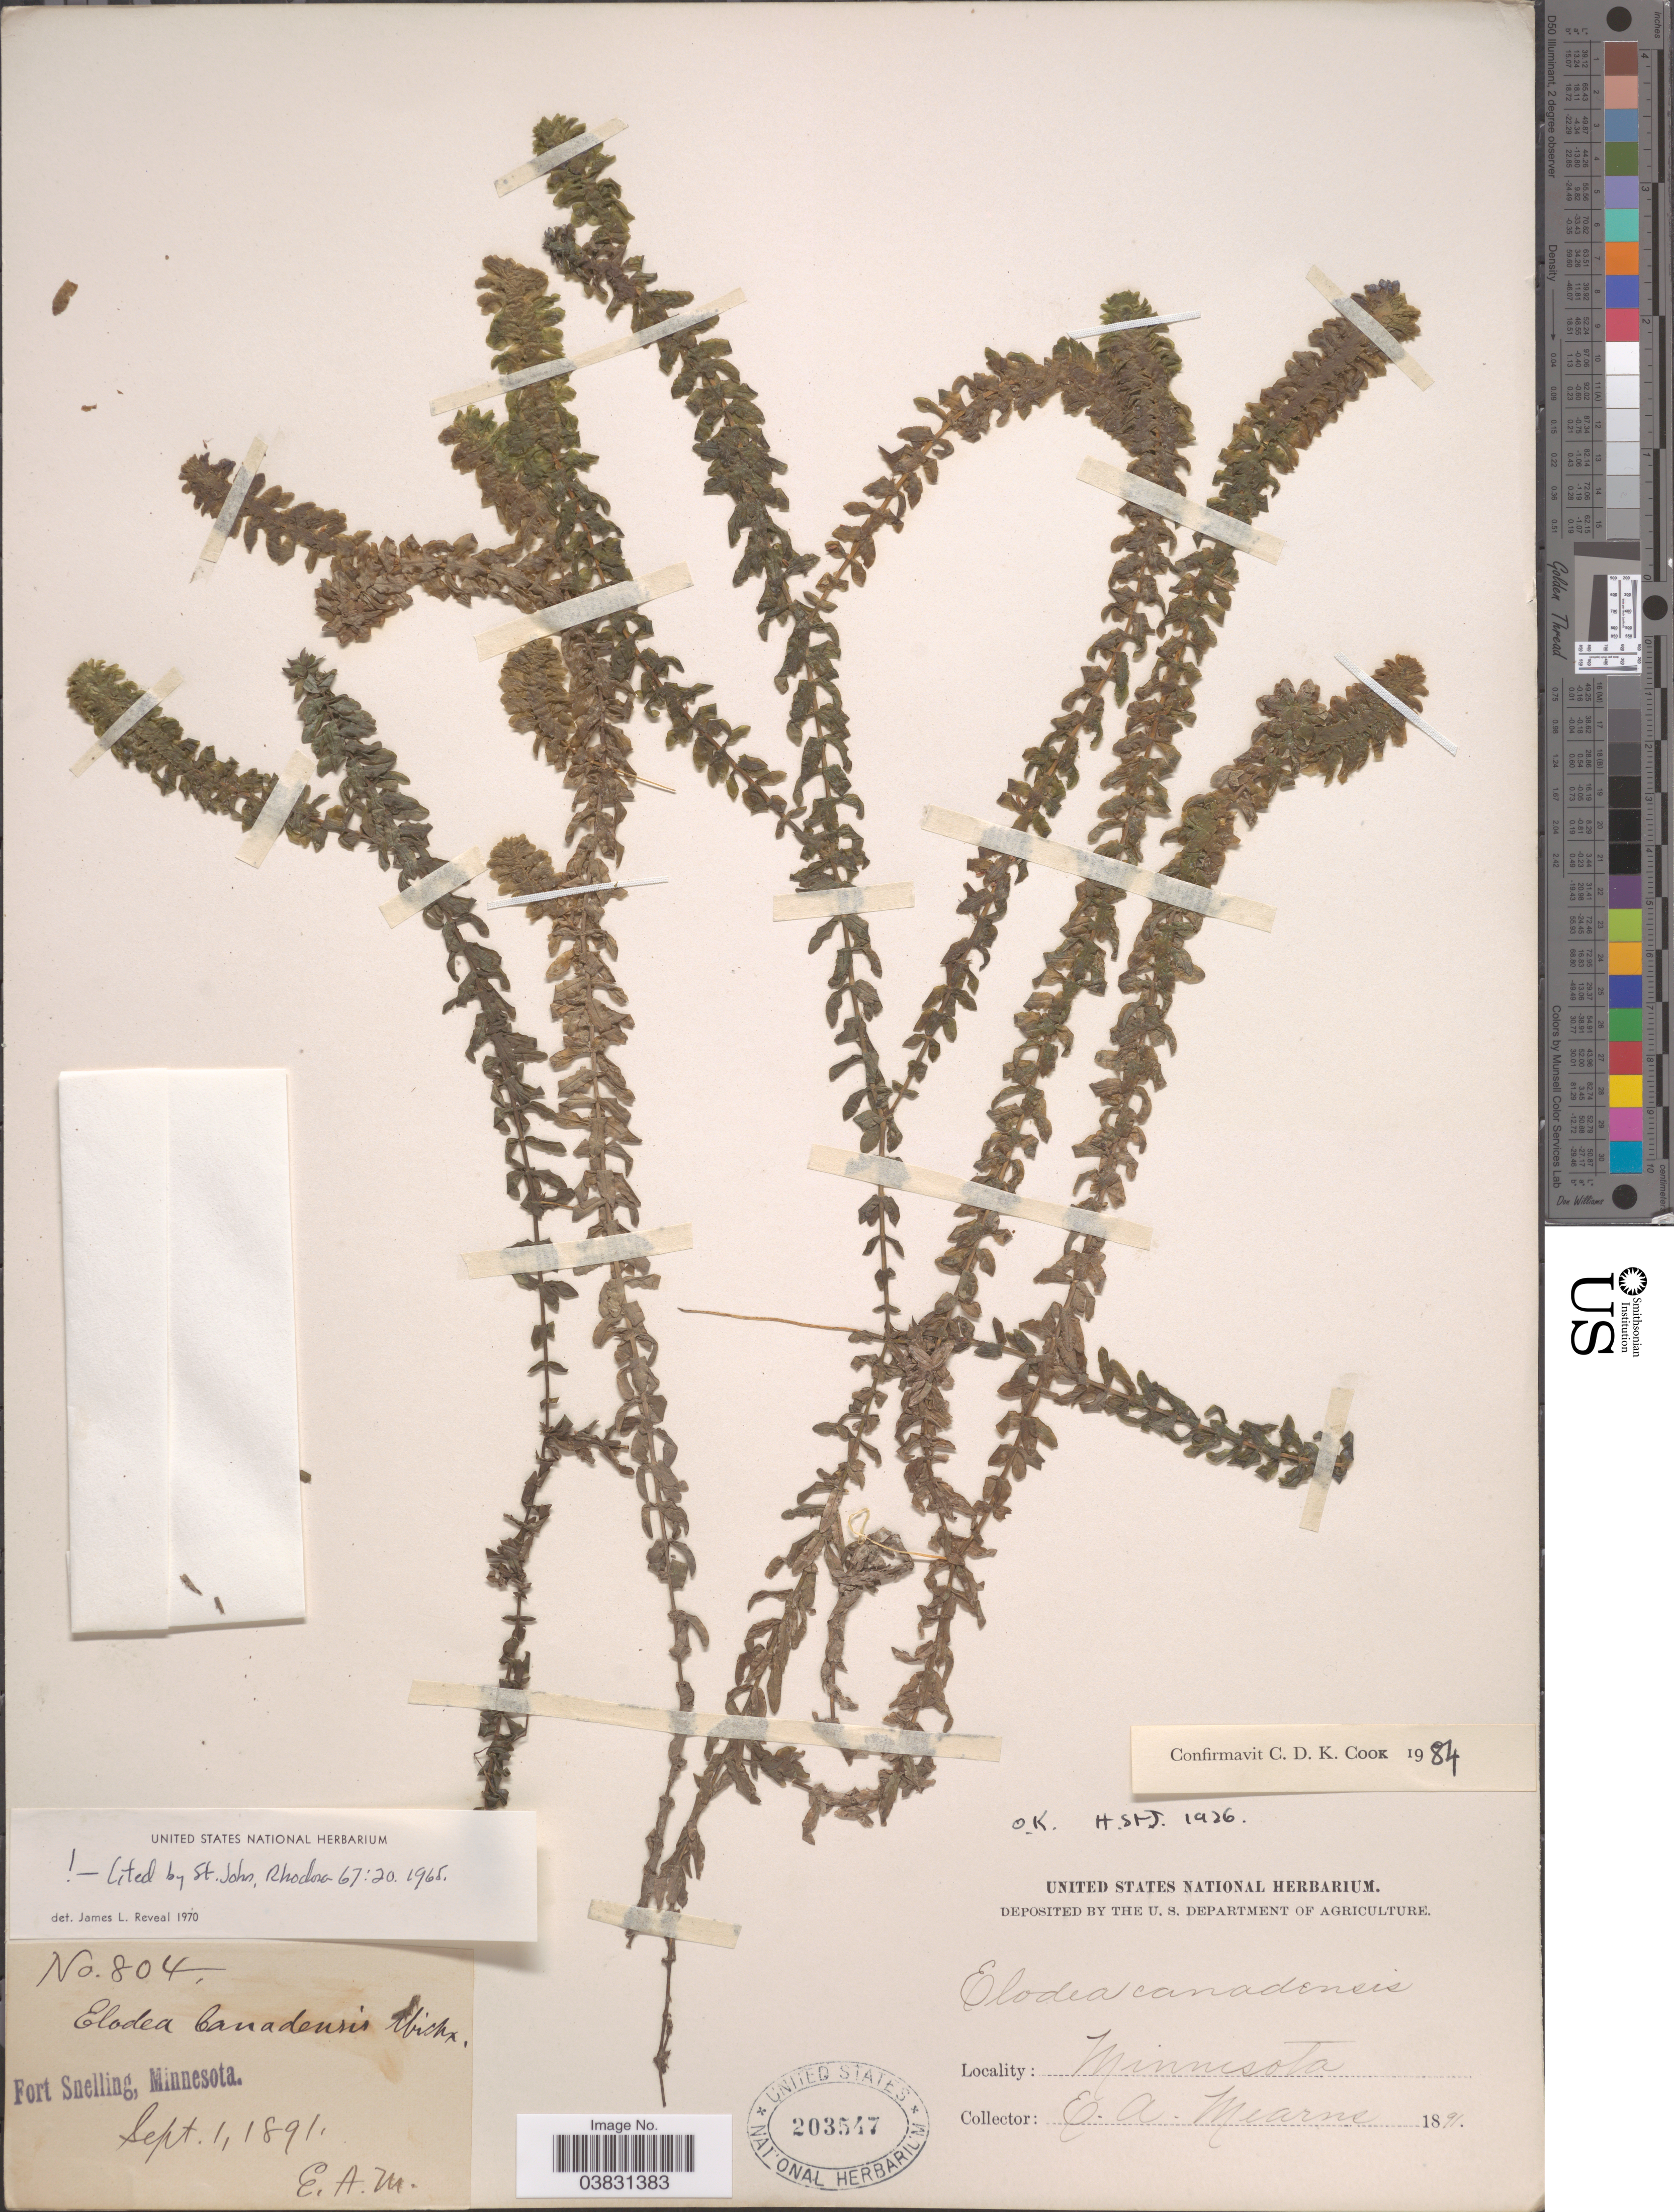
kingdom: Plantae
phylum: Tracheophyta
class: Liliopsida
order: Alismatales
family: Hydrocharitaceae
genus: Elodea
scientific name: Elodea canadensis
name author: Michx.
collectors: E. A. Mearns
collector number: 804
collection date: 1891-09-01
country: United States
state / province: Minnesota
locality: Fort Snelling.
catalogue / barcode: US 203547